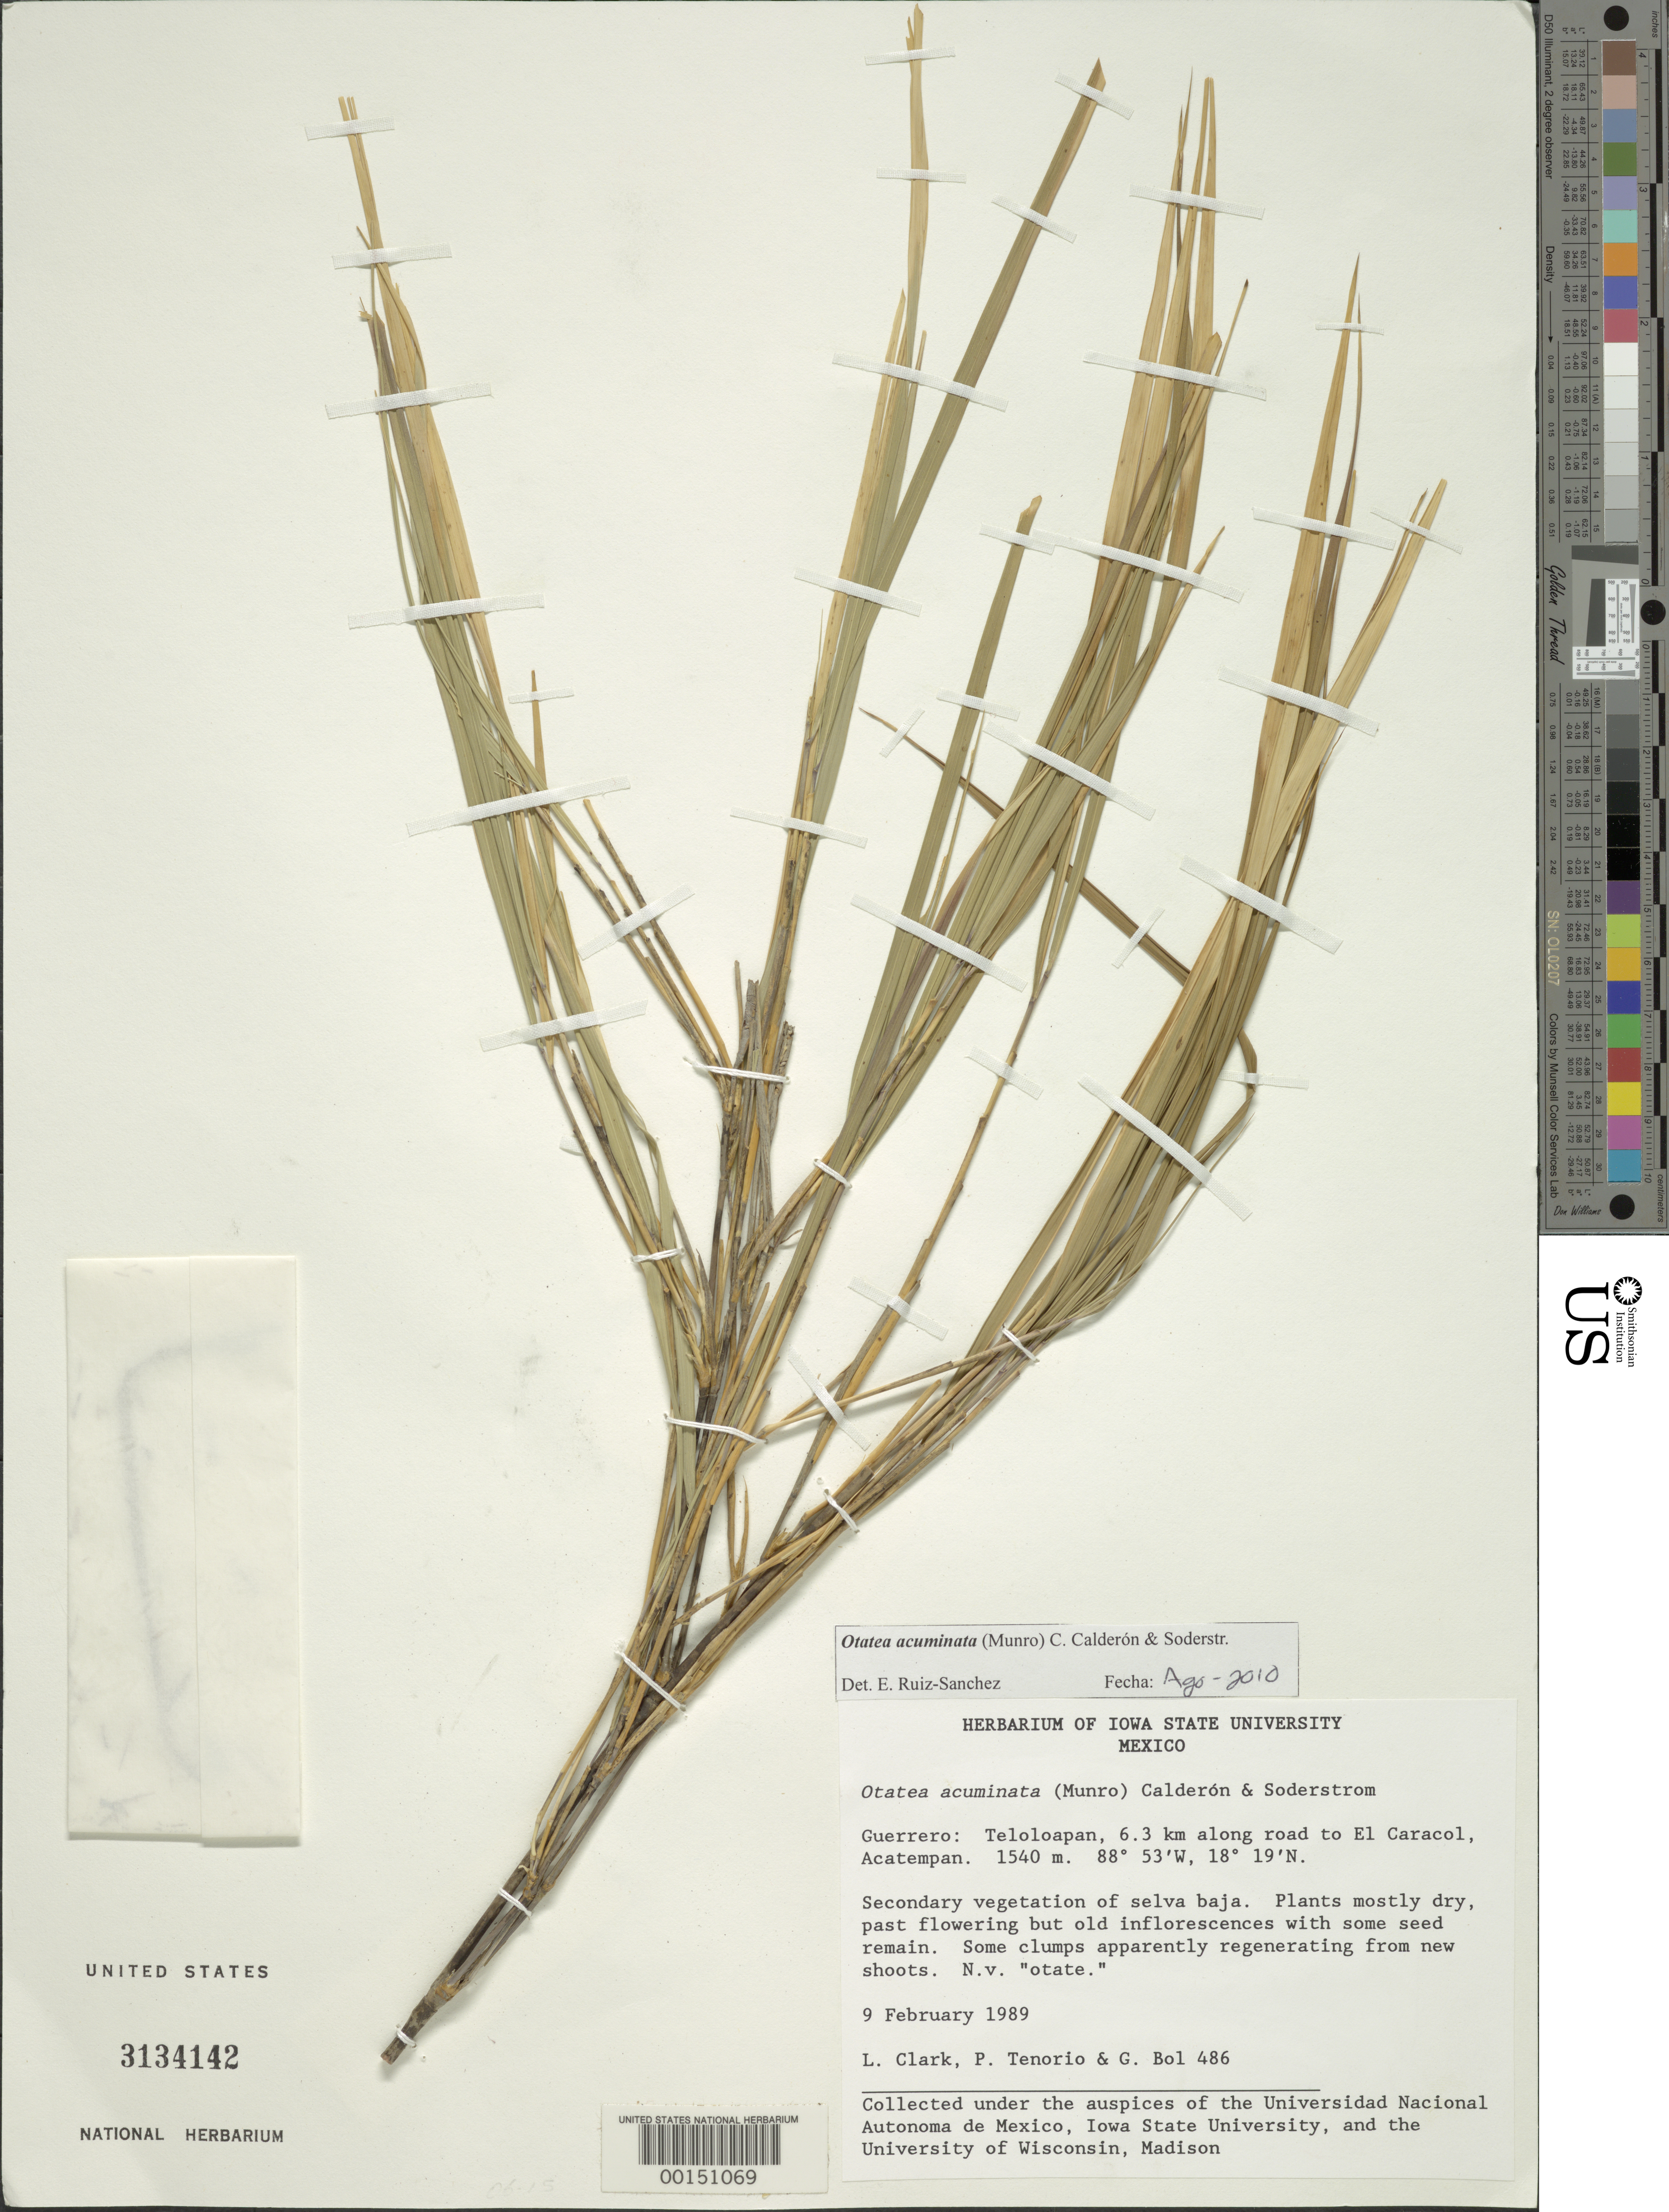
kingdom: Plantae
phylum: Tracheophyta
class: Liliopsida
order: Poales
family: Poaceae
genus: Otatea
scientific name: Otatea acuminata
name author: (Munro) C. E. Calderón & Soderstr.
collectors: L. G. Clark, P. Tenorio L. & G. Bol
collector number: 486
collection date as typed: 09 Feb 1989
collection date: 1989-02-09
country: Mexico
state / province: Guerrero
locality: Telolopan, 6.3 km along rd to El Caracol, Acatempan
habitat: Secondary vegatation of selva baja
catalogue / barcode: US 3134142